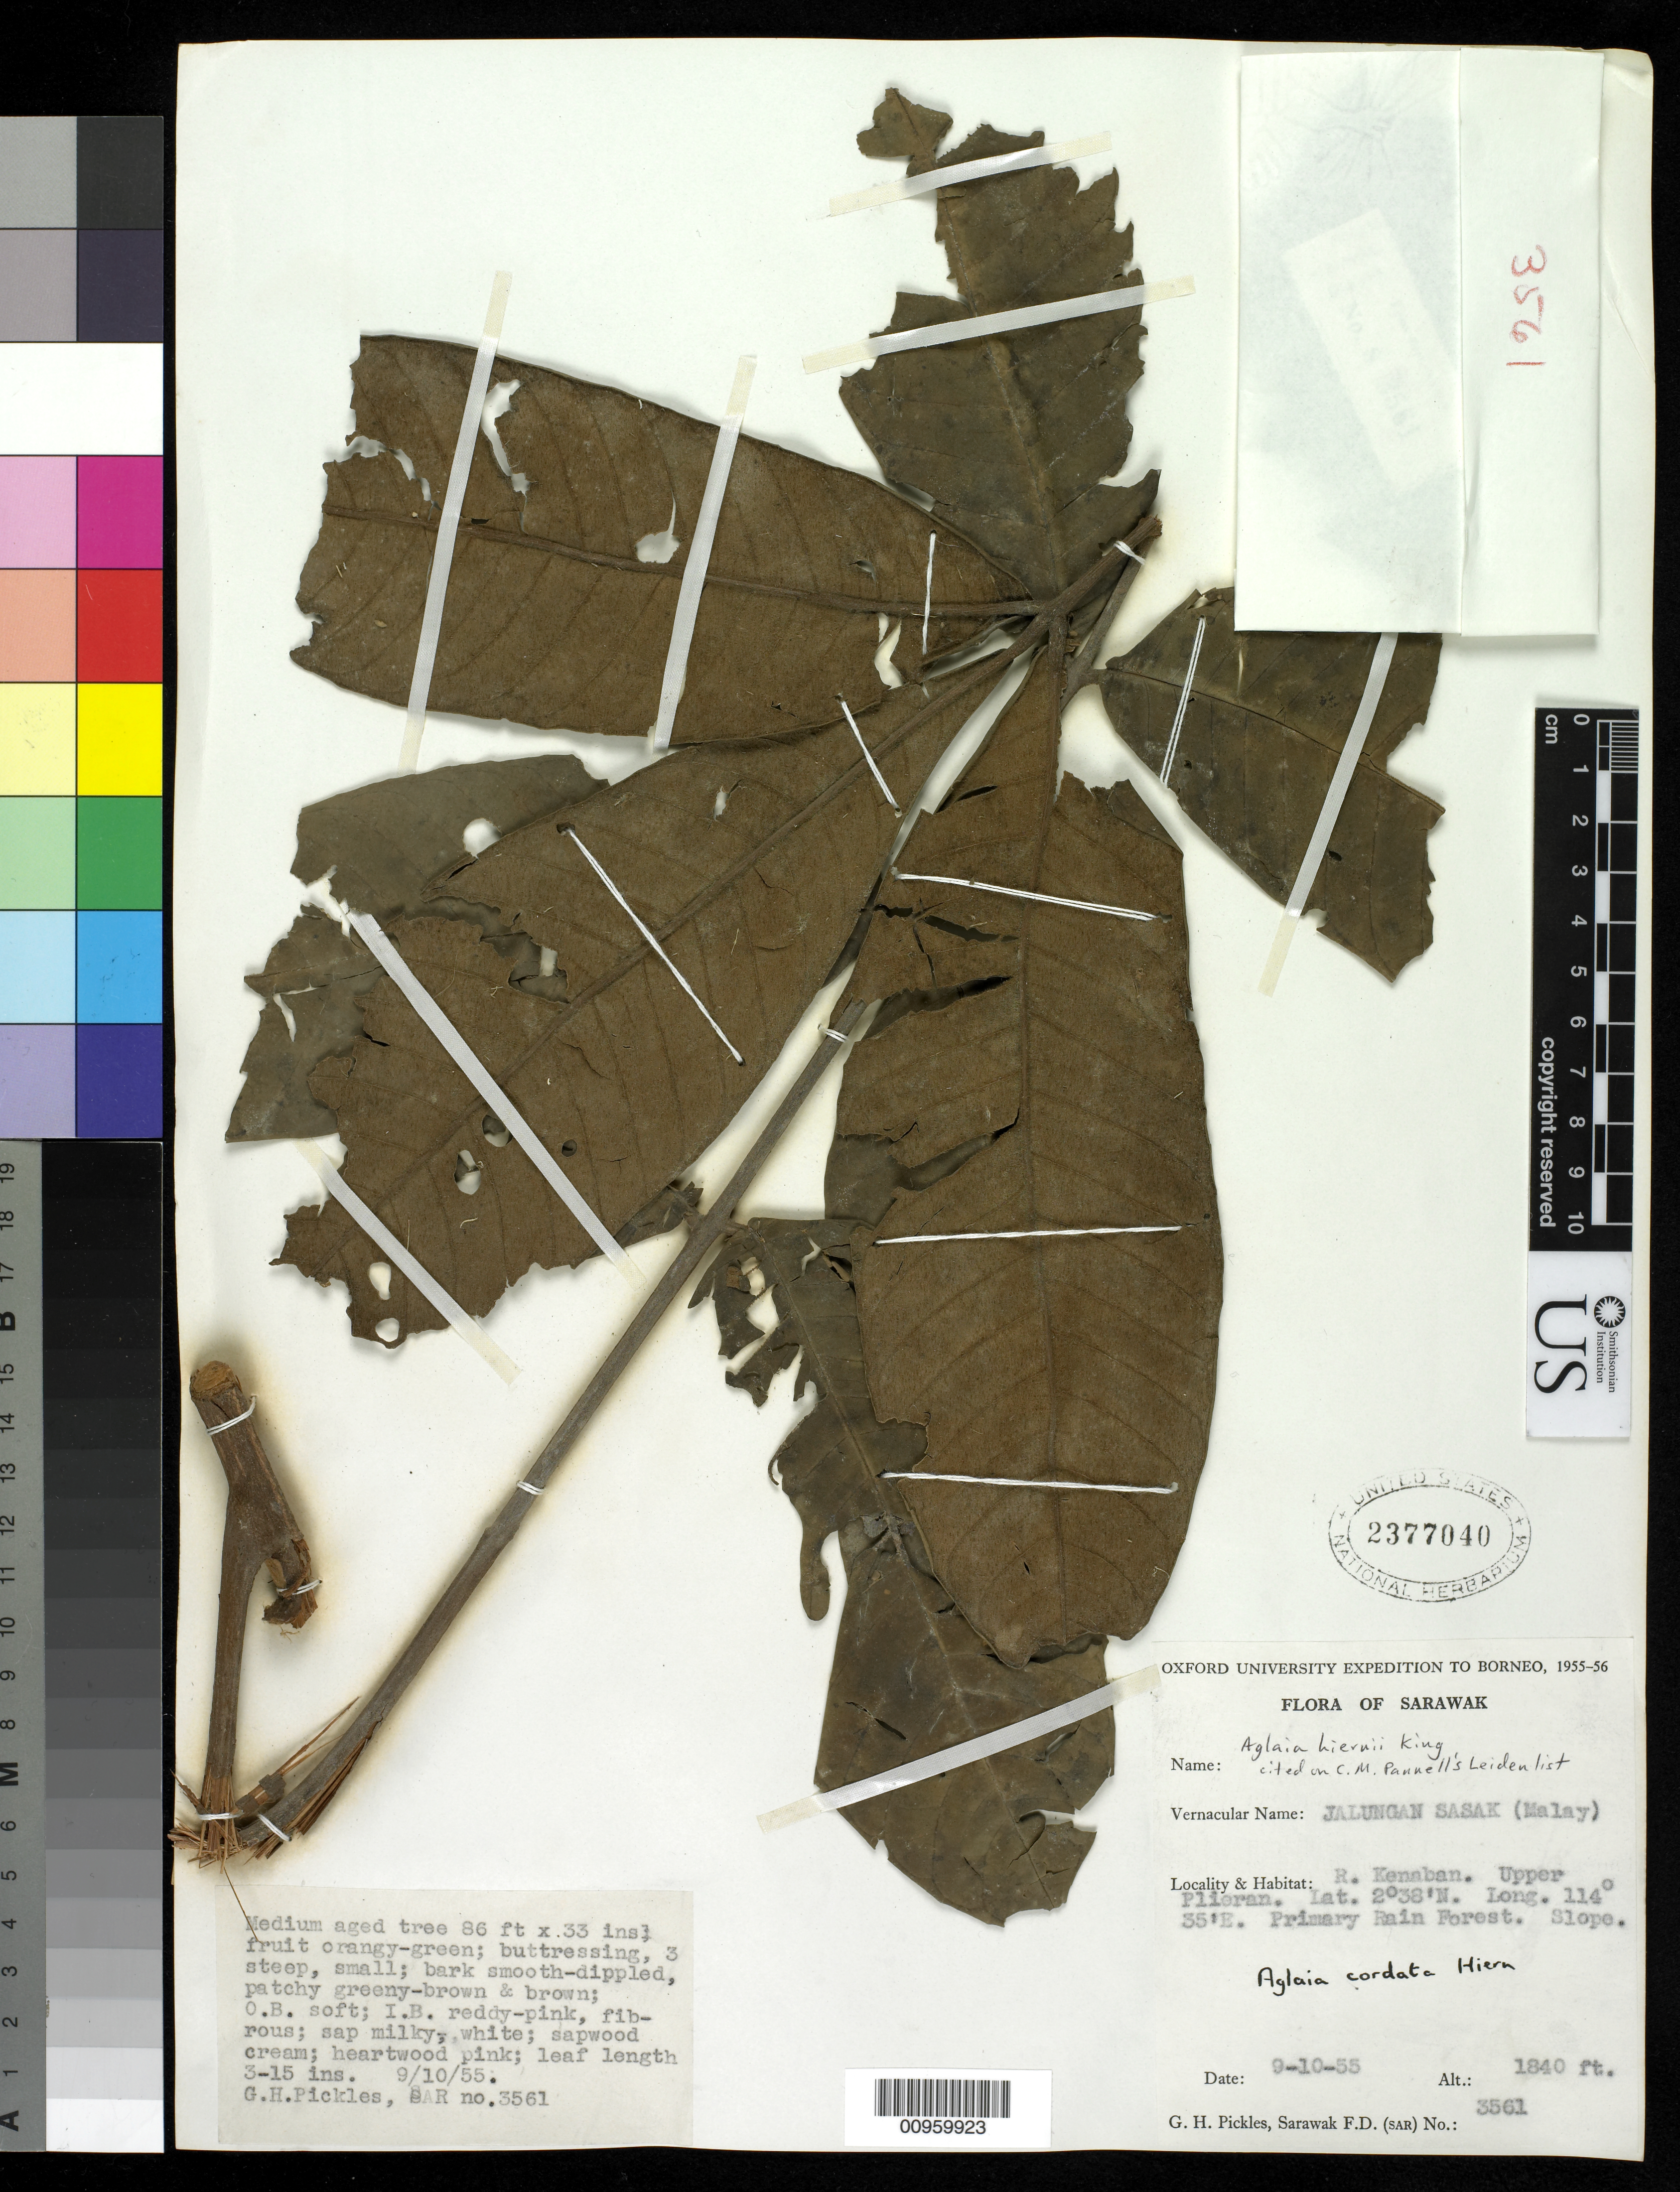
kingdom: Plantae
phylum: Tracheophyta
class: Magnoliopsida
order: Sapindales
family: Meliaceae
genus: Aglaia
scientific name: Aglaia hiernii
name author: King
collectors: G. Pickles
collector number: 3561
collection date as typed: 09 Oct 1955 or 10 Sep 1955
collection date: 1955-09-10 or 1955-10-09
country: Malaysia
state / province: Sarawak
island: Borneo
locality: R. Kenaban. Upper Plieran, Primary rain forest, Slope.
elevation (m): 561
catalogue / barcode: US 2377040